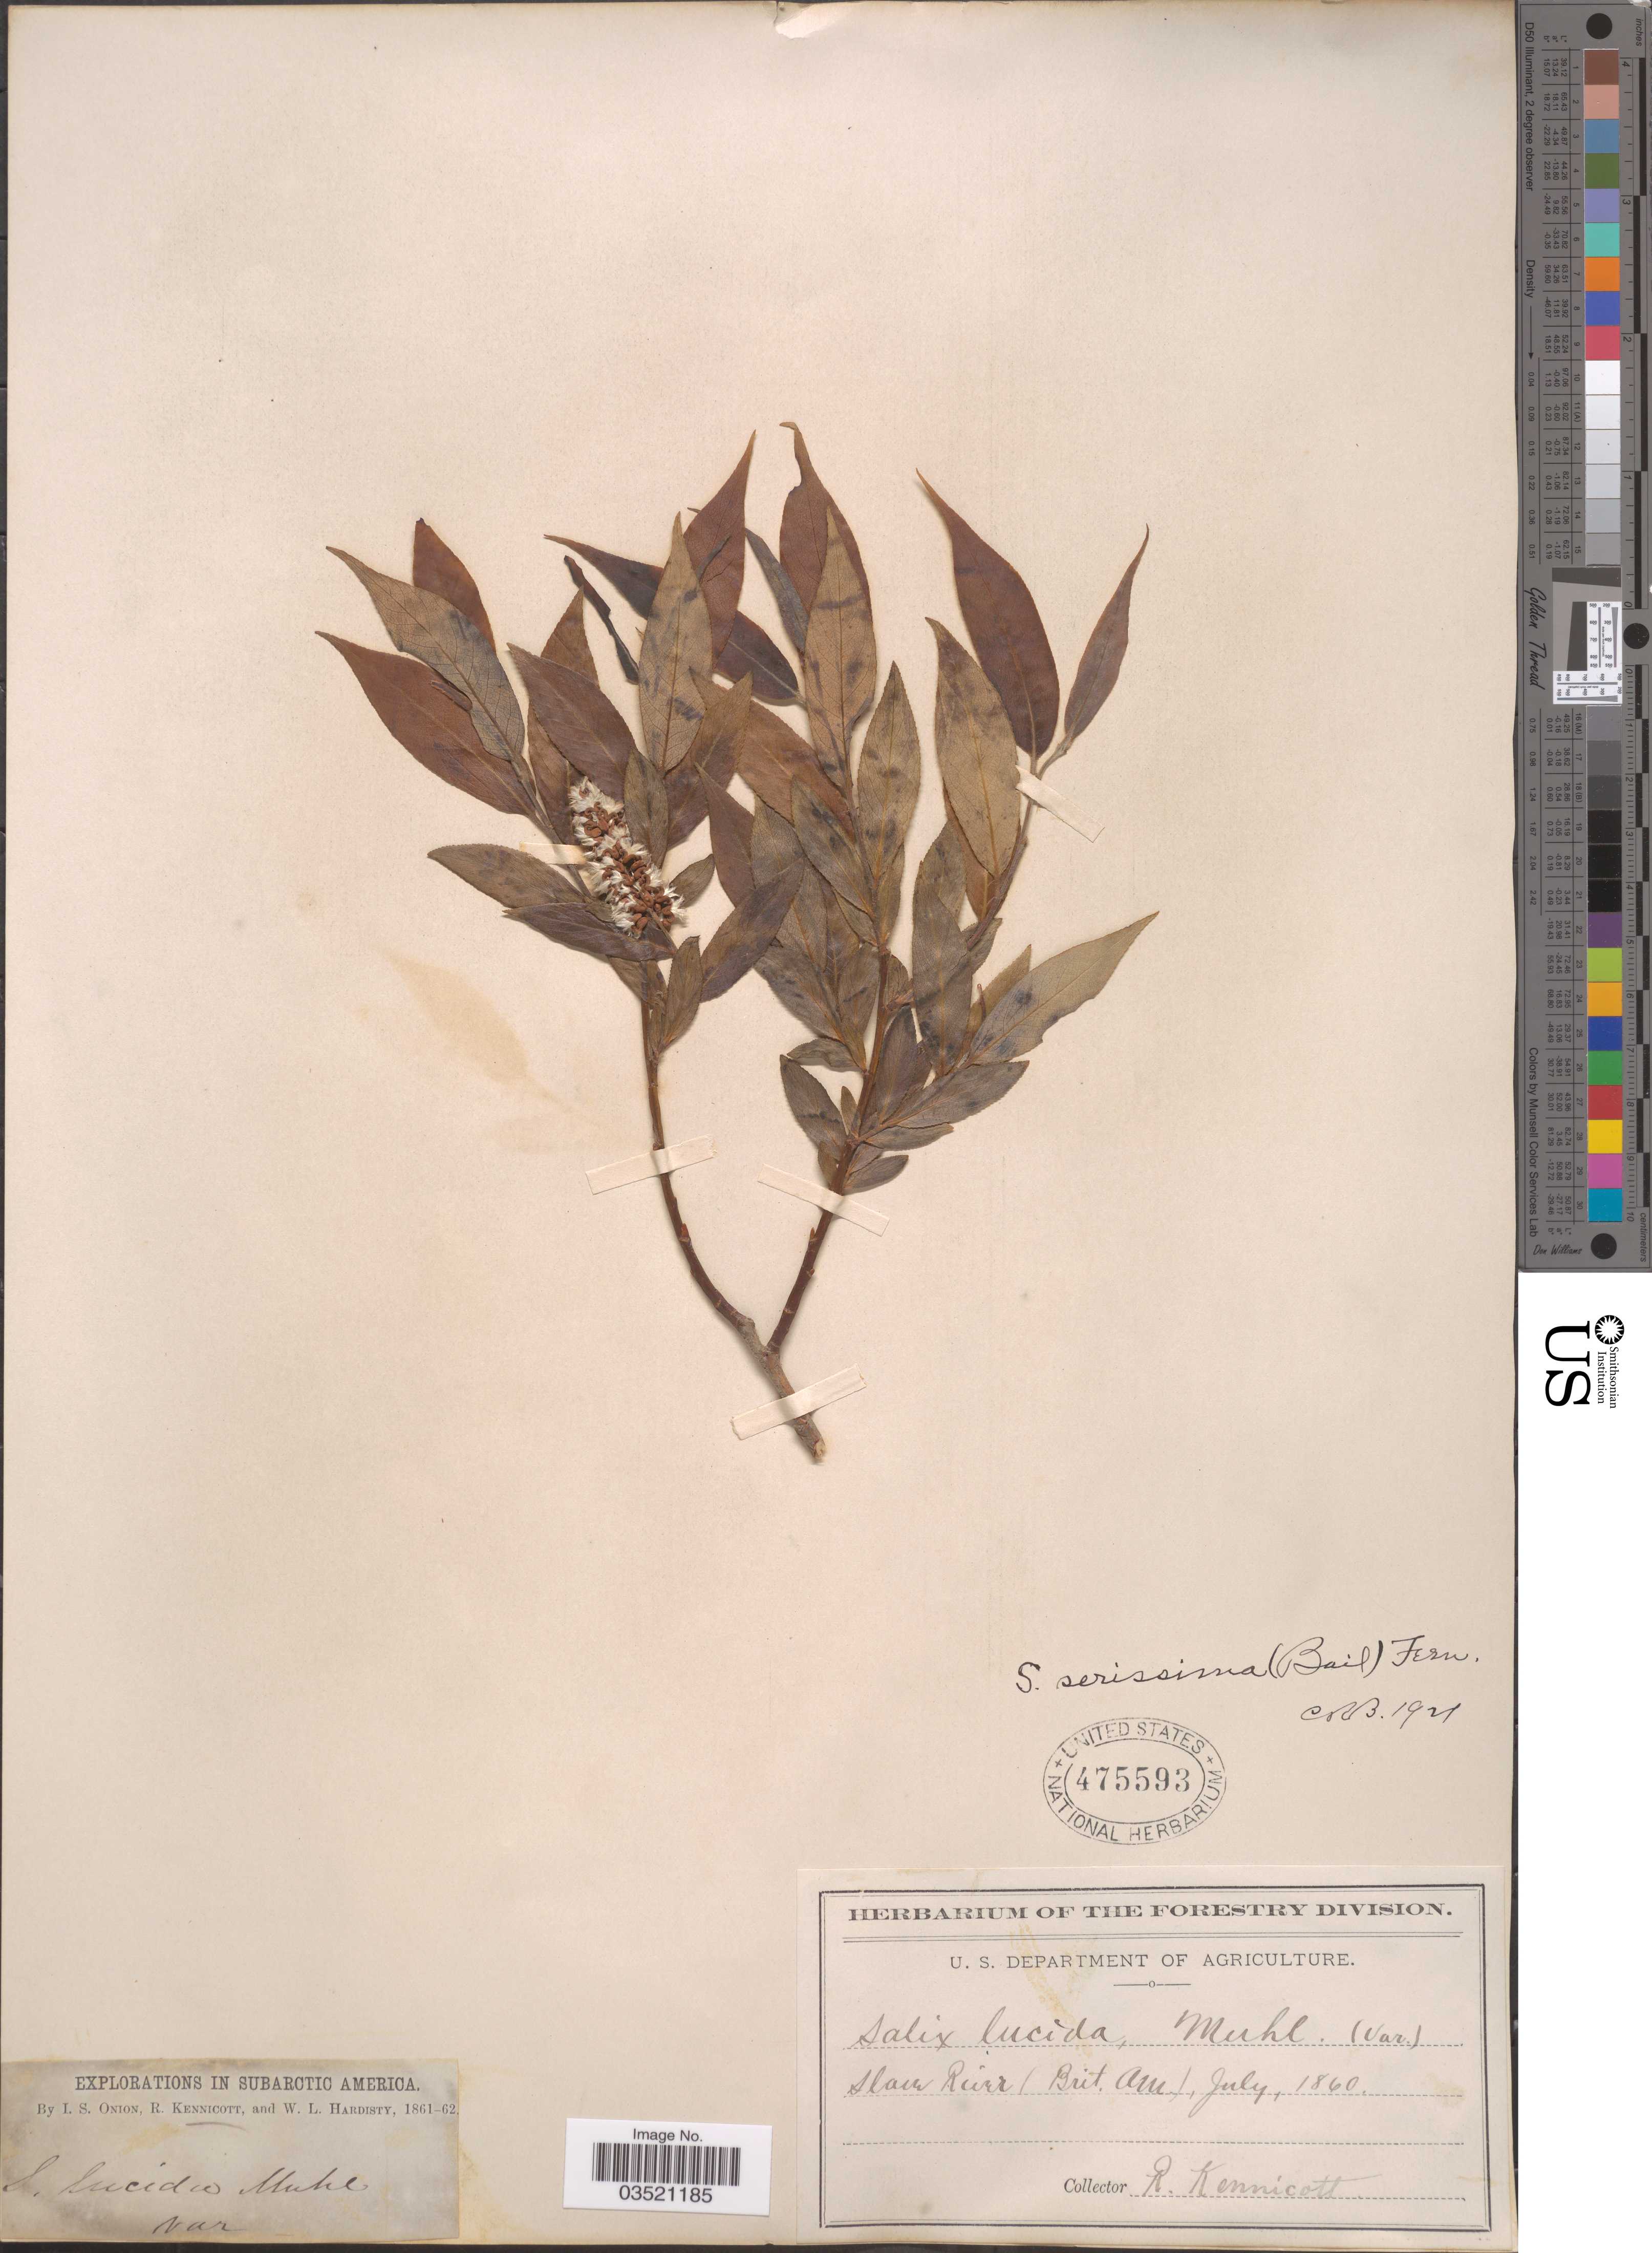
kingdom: Plantae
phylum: Tracheophyta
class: Magnoliopsida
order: Malpighiales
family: Salicaceae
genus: Salix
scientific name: Salix serissima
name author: (L.H. Bailey) Fernald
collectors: R. Kennicott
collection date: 1860-07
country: Canada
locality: Slave River (Brit. Am.).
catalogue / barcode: US 475593